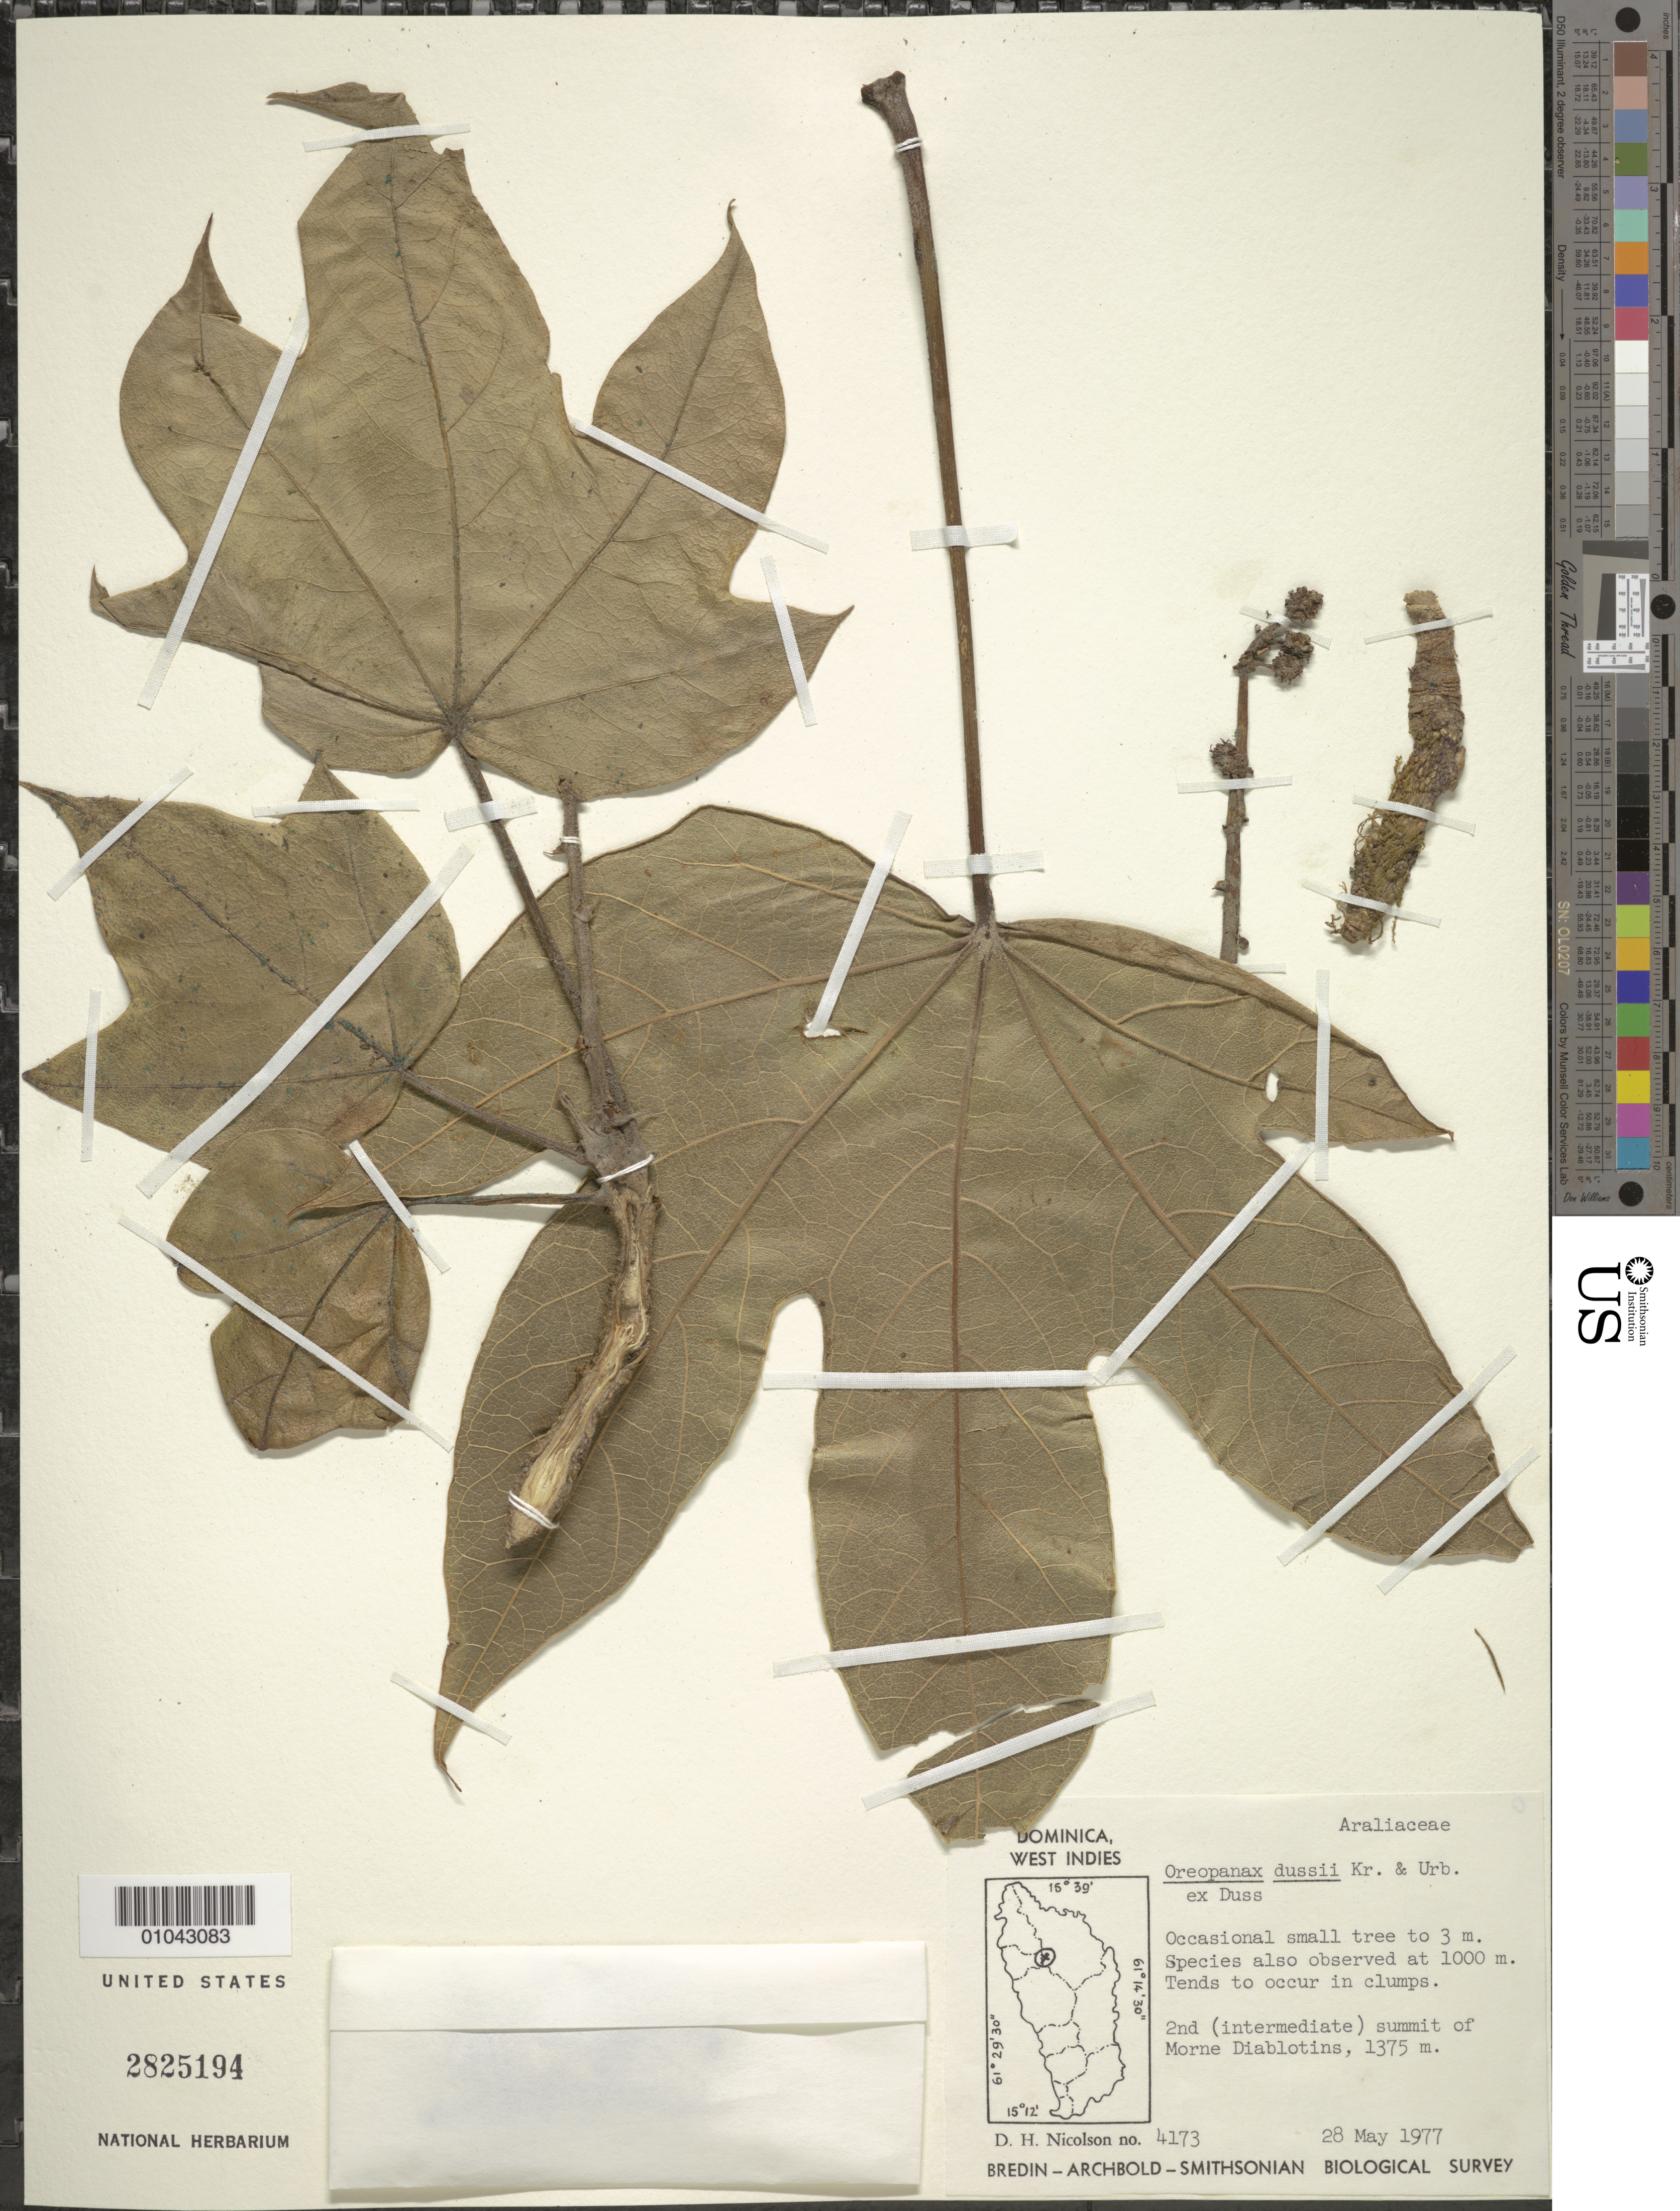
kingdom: Plantae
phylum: Tracheophyta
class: Magnoliopsida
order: Apiales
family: Araliaceae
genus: Oreopanax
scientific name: Oreopanax dussii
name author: Krug & Urb. ex Duss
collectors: D. H. Nicolson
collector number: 4173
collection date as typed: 28 May 1977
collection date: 1977-05-28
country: Dominica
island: Dominica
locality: Morne Diablotins, 2n (intermediate) summit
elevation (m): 1375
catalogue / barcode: US 2825194